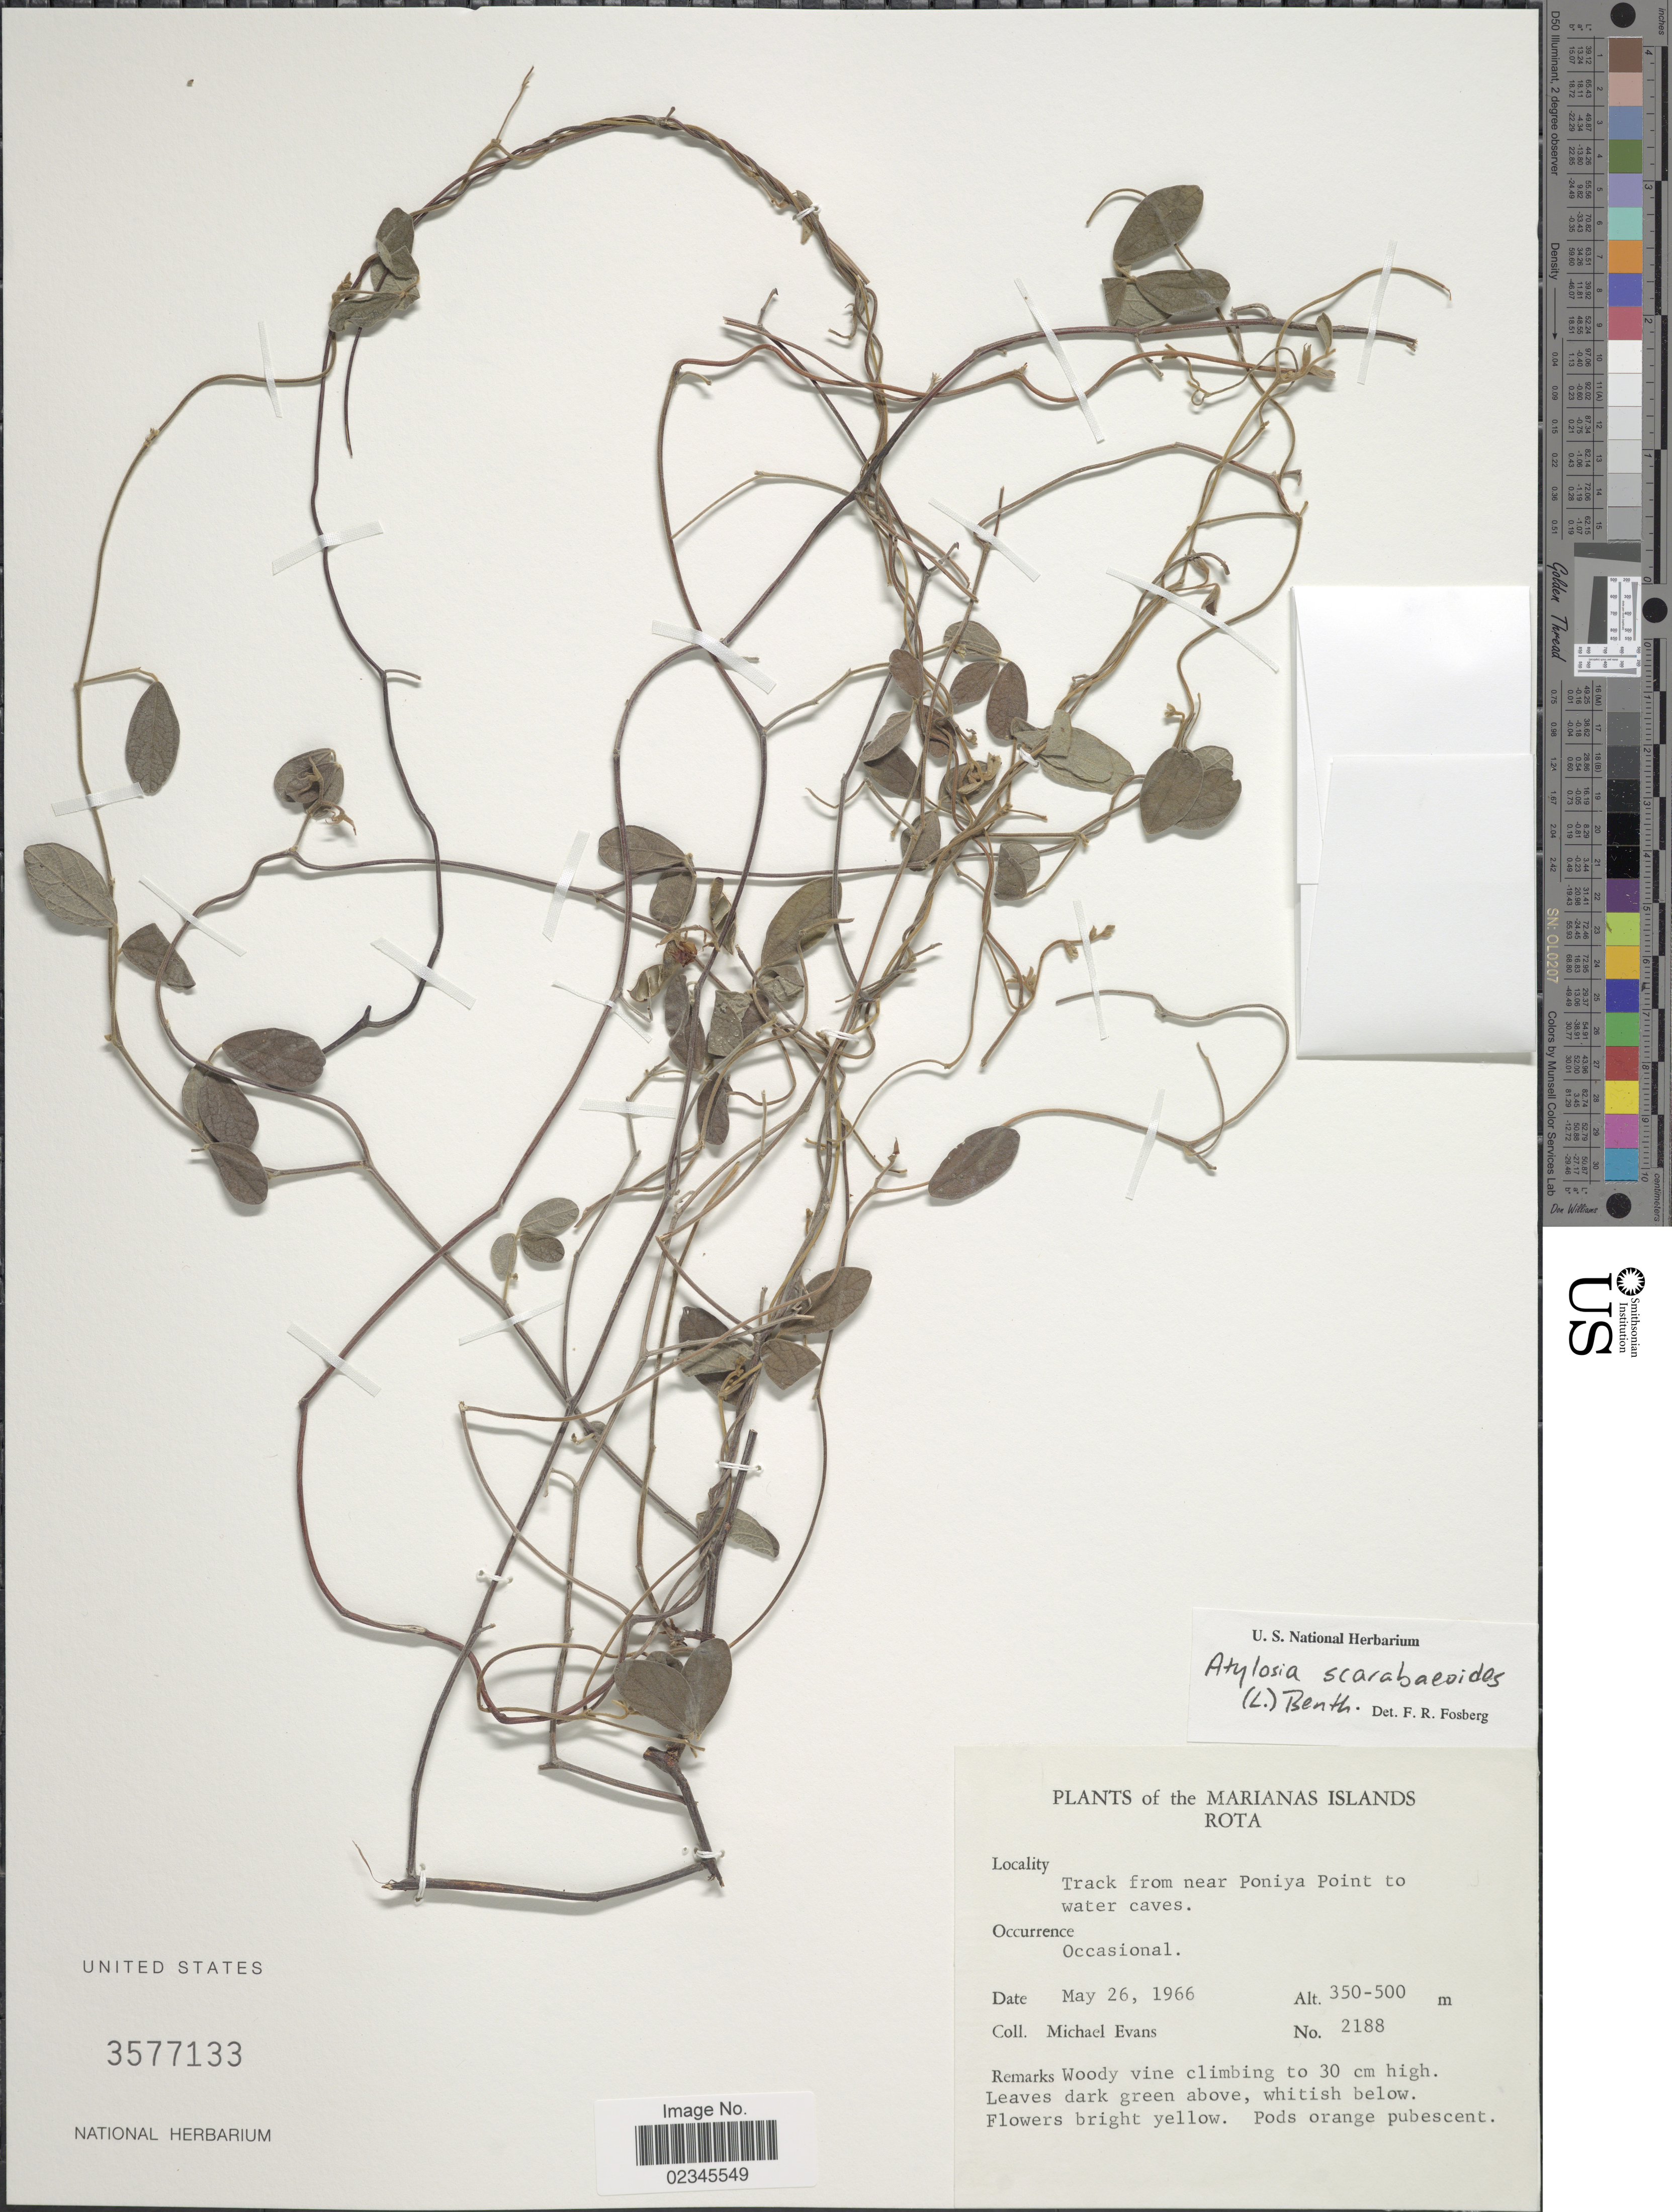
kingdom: Plantae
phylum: Tracheophyta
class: Magnoliopsida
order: Fabales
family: Fabaceae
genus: Cajanus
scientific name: Cajanus scarabaeoides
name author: (L.) Thou. ex Graham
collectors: M. Evans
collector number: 2188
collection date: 1966-05-26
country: Northern Mariana Islands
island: Rota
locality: Rota. Track from near Poniya Point to water caves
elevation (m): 350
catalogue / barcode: US 3577133